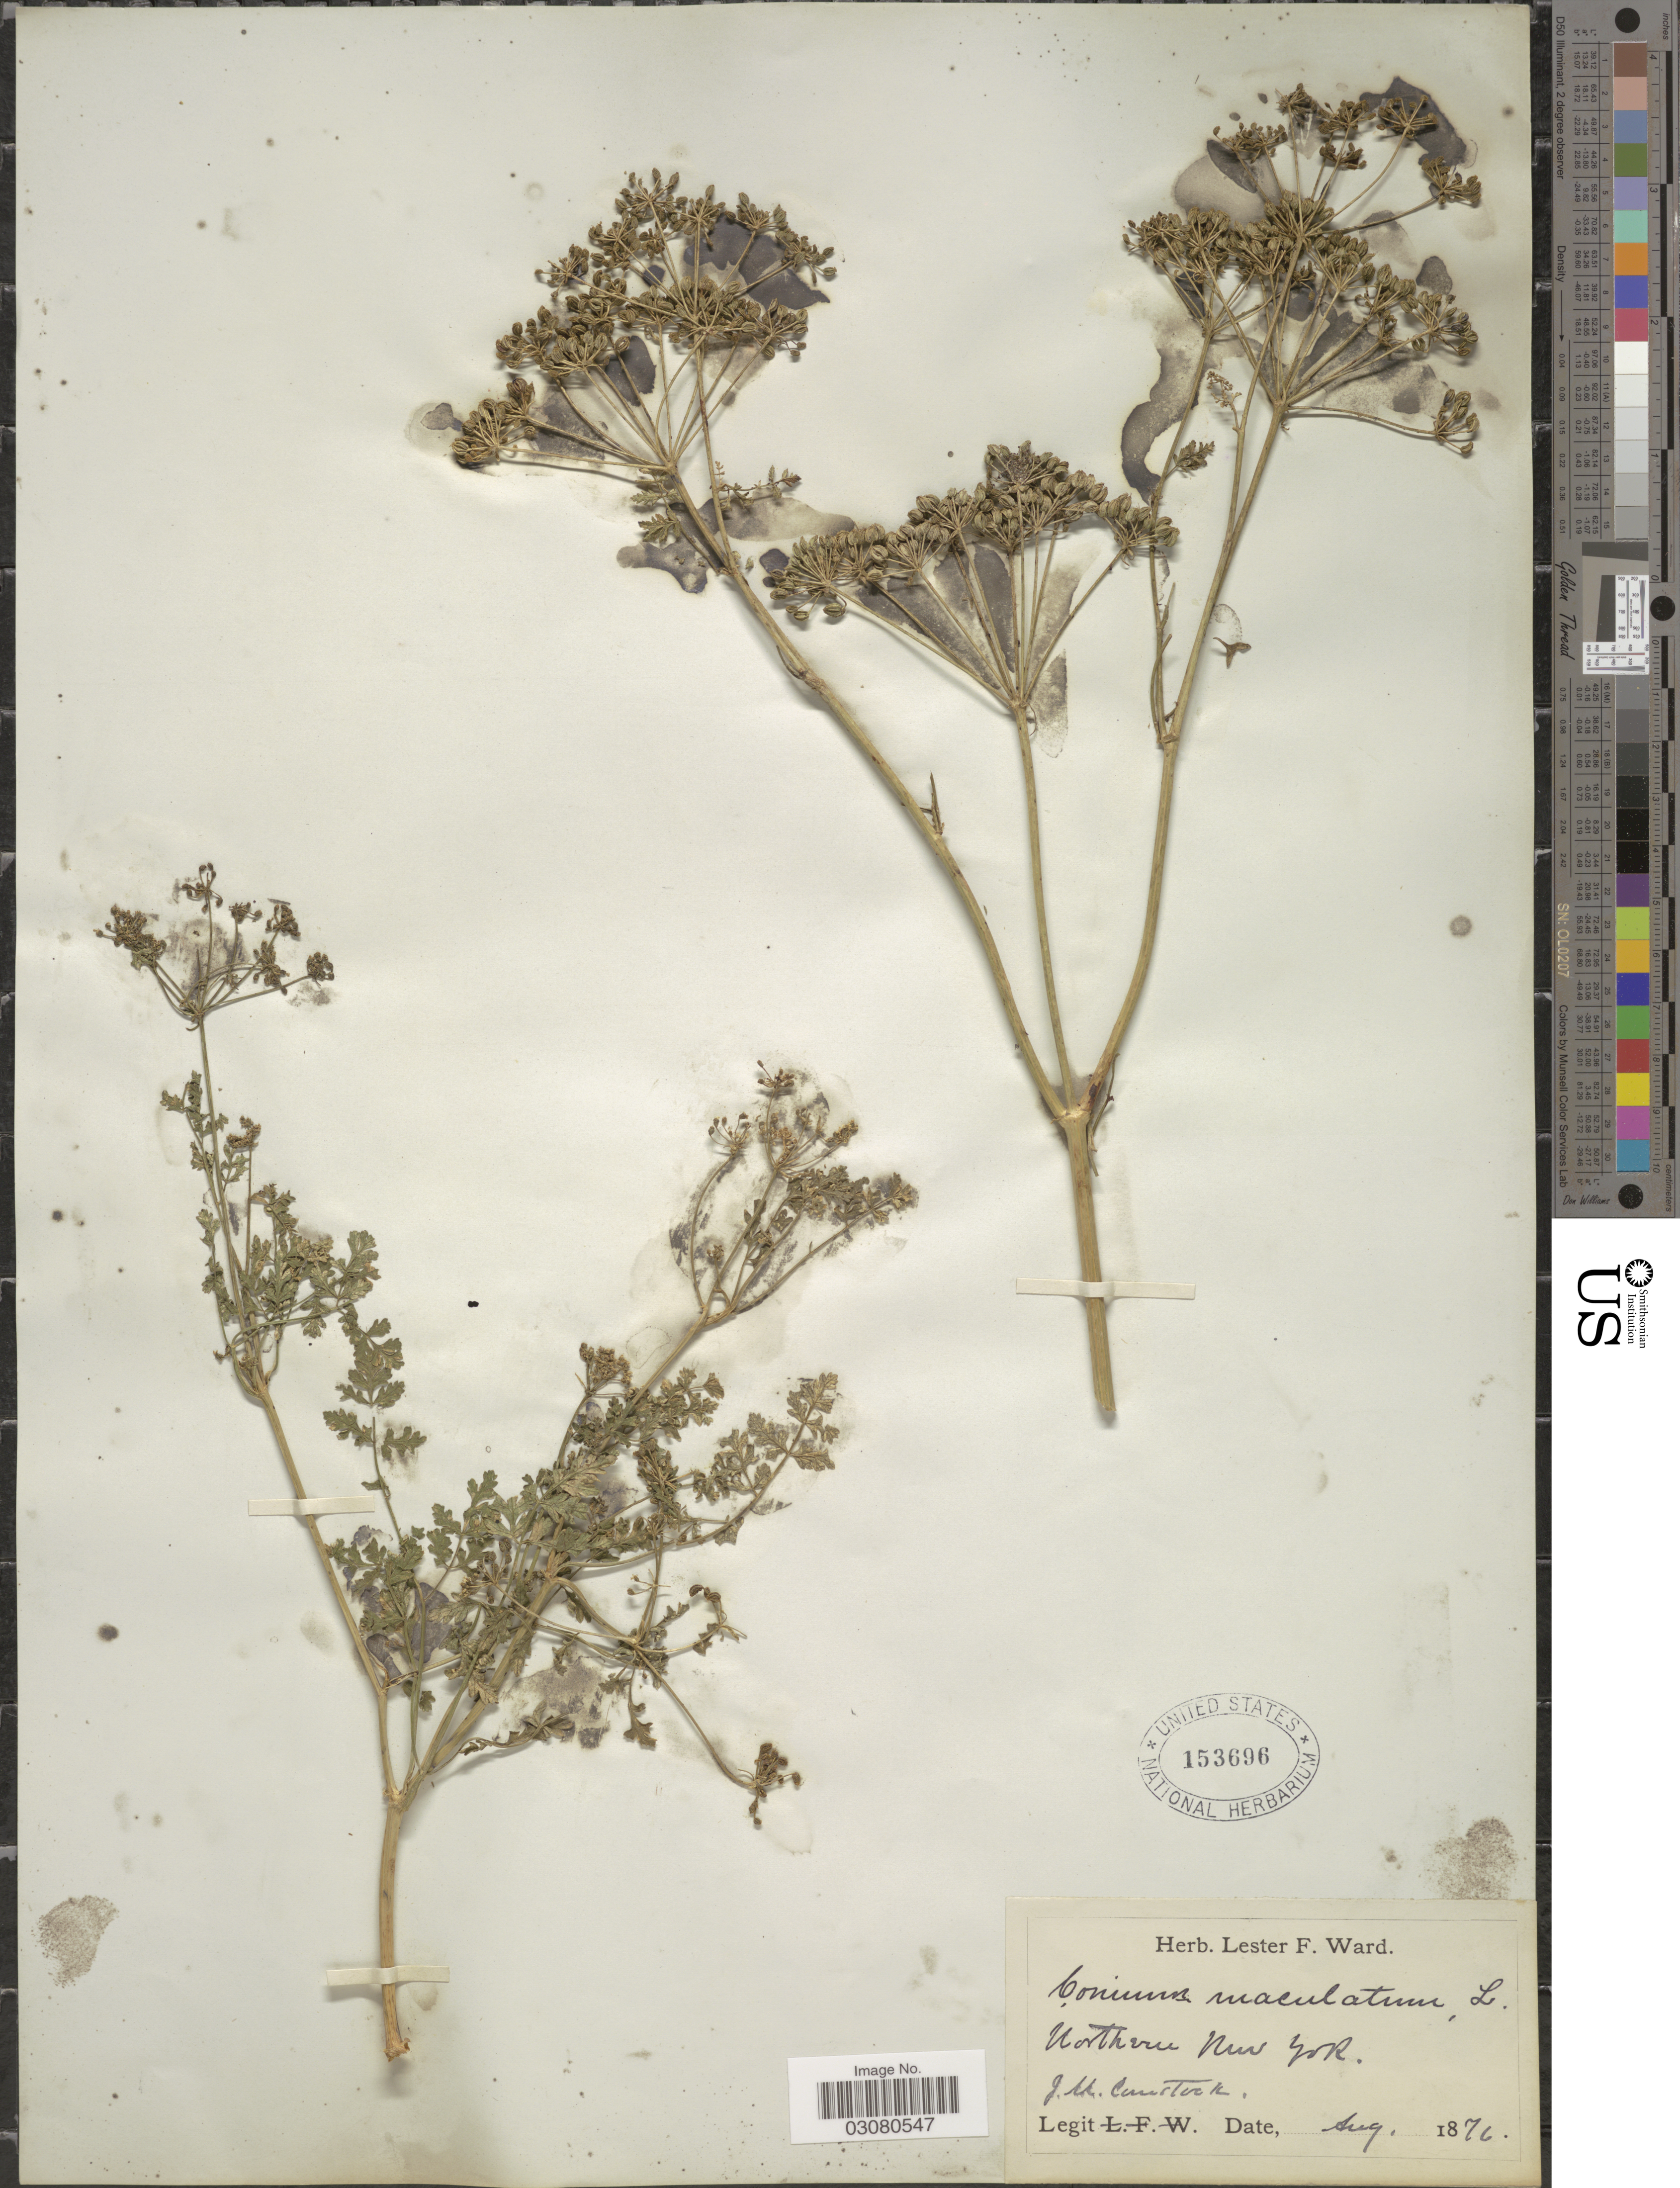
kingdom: Plantae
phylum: Tracheophyta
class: Magnoliopsida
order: Apiales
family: Apiaceae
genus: Conium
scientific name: Conium maculatum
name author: L.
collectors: J. Comstock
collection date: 1876-08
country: United States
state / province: New York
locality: Northern New York.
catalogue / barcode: US 153696